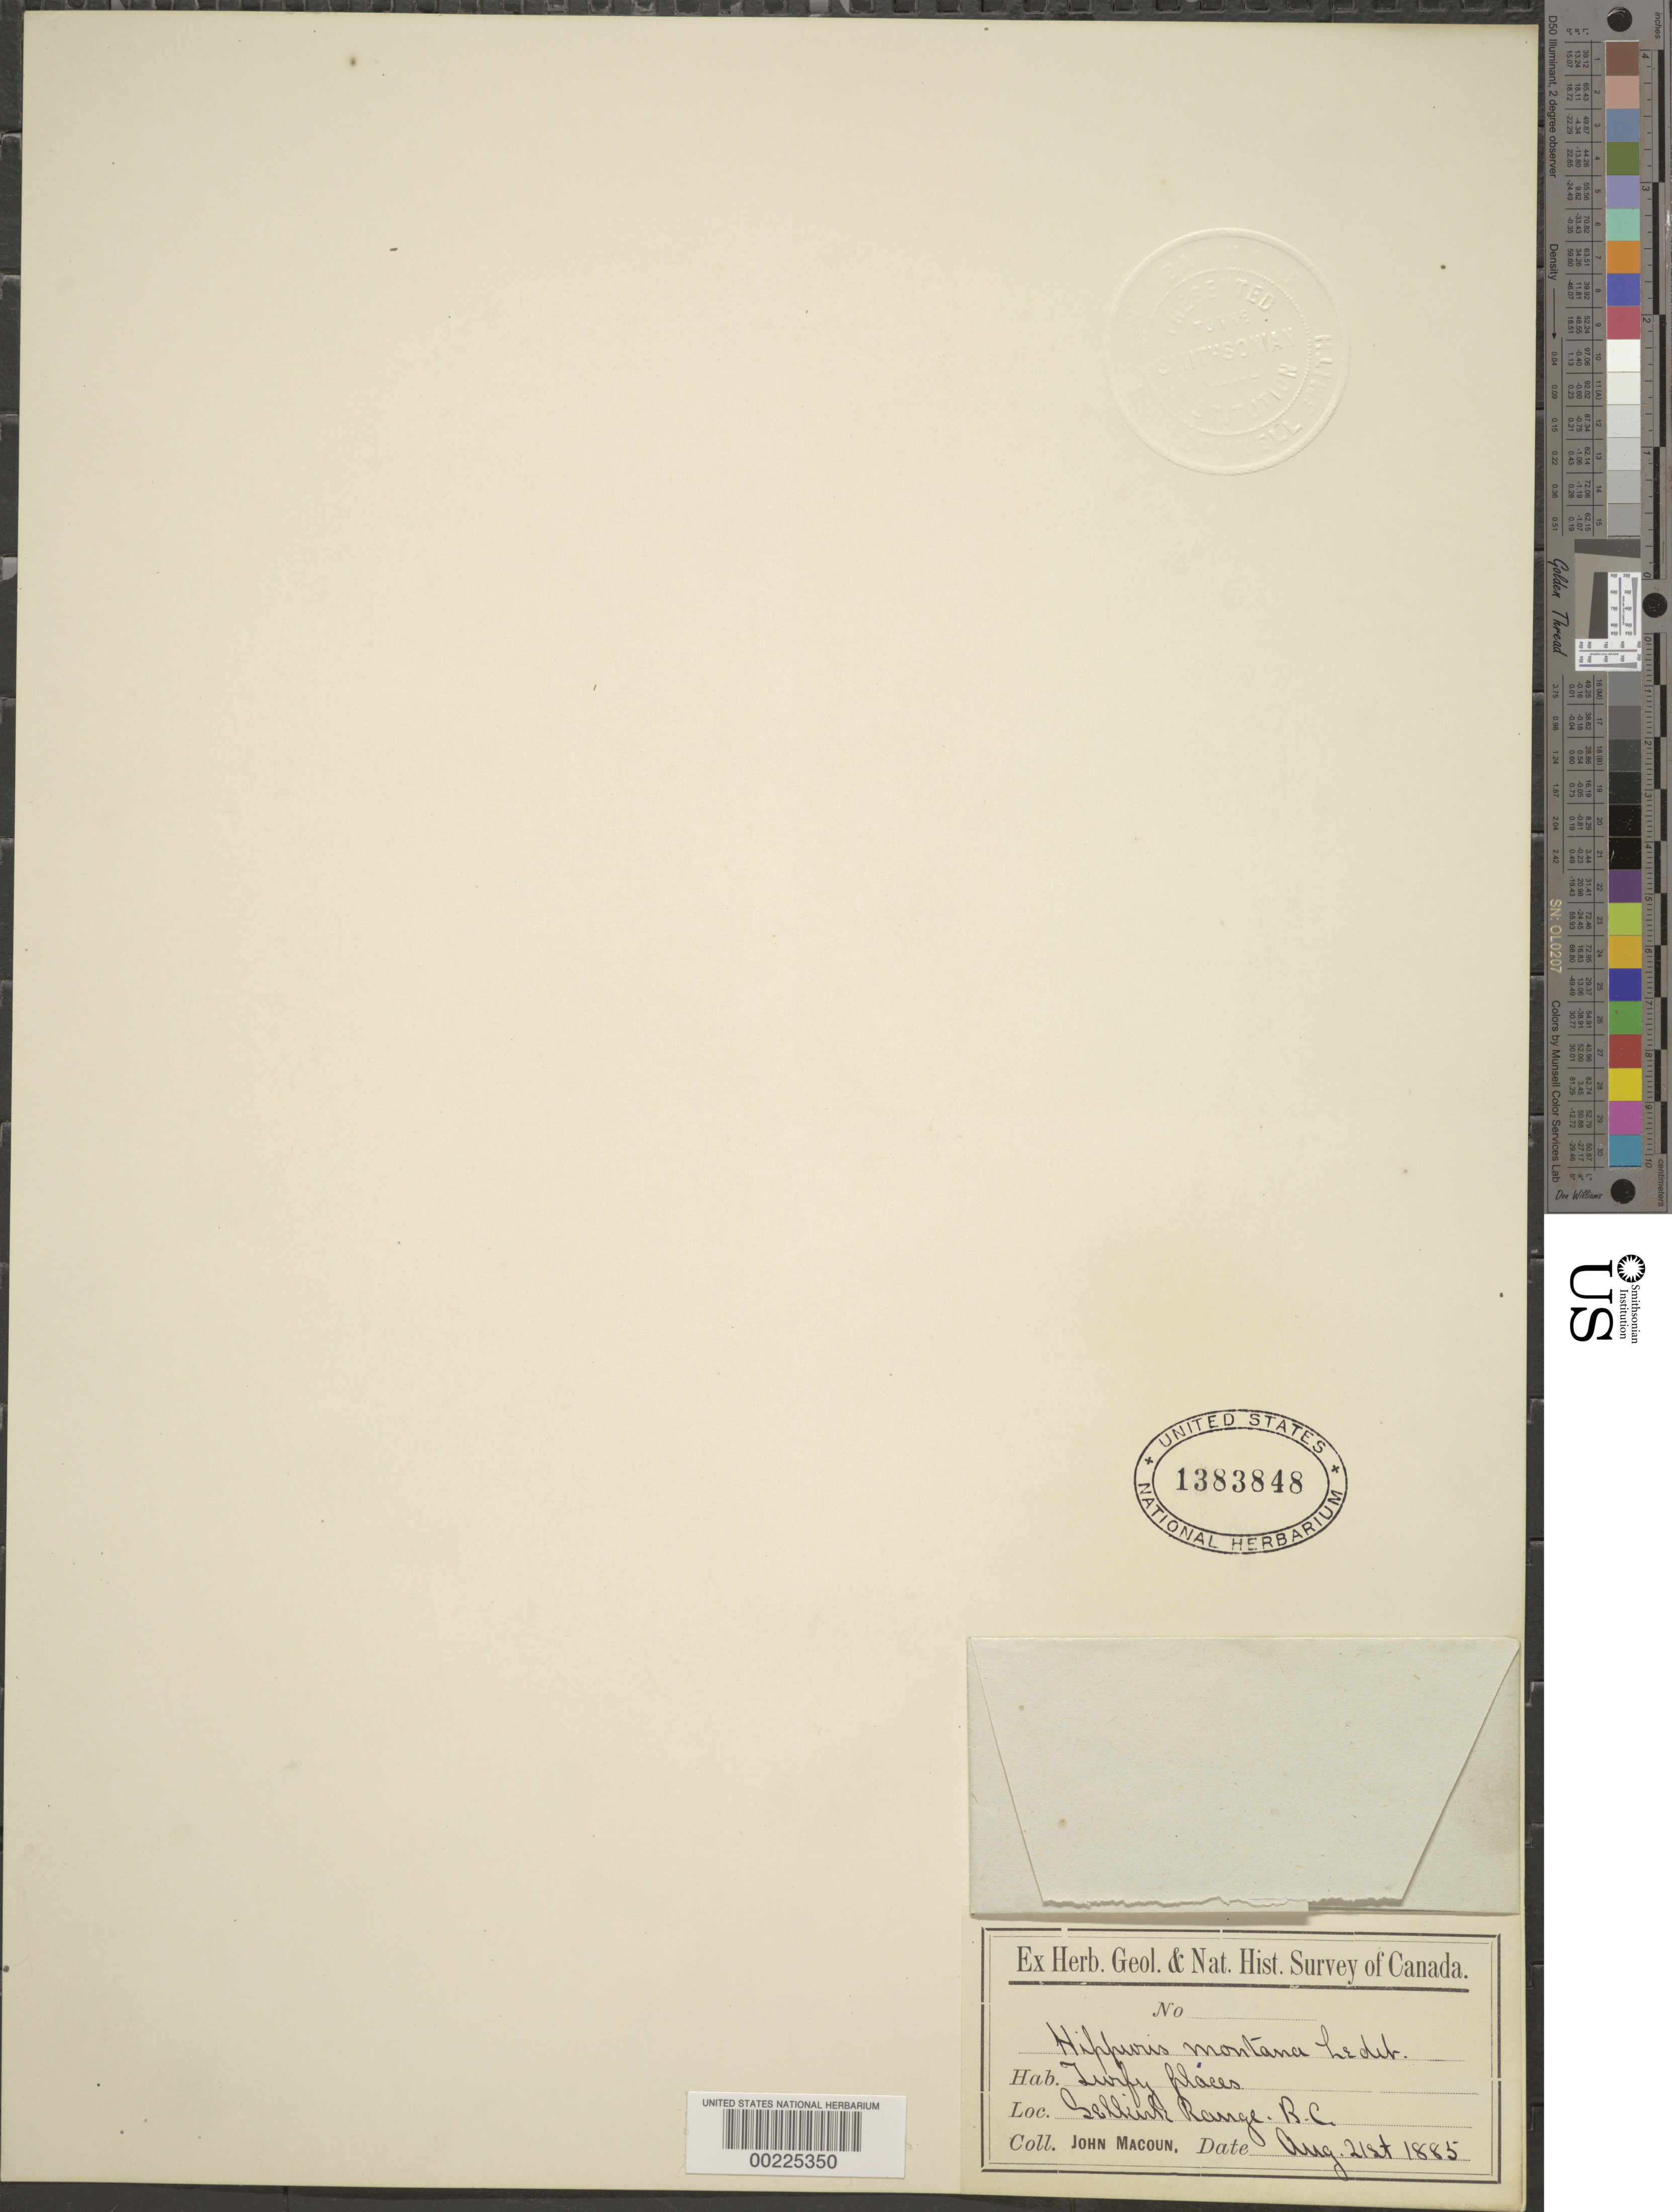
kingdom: Plantae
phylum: Tracheophyta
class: Magnoliopsida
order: Lamiales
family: Plantaginaceae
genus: Hippuris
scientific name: Hippuris montana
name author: Ledeb. ex Rchb.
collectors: J. Macoun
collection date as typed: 21 Aug 1885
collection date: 1885-08-21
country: Canada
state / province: British Columbia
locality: Selkins range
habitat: Leafy places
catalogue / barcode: US 1383848